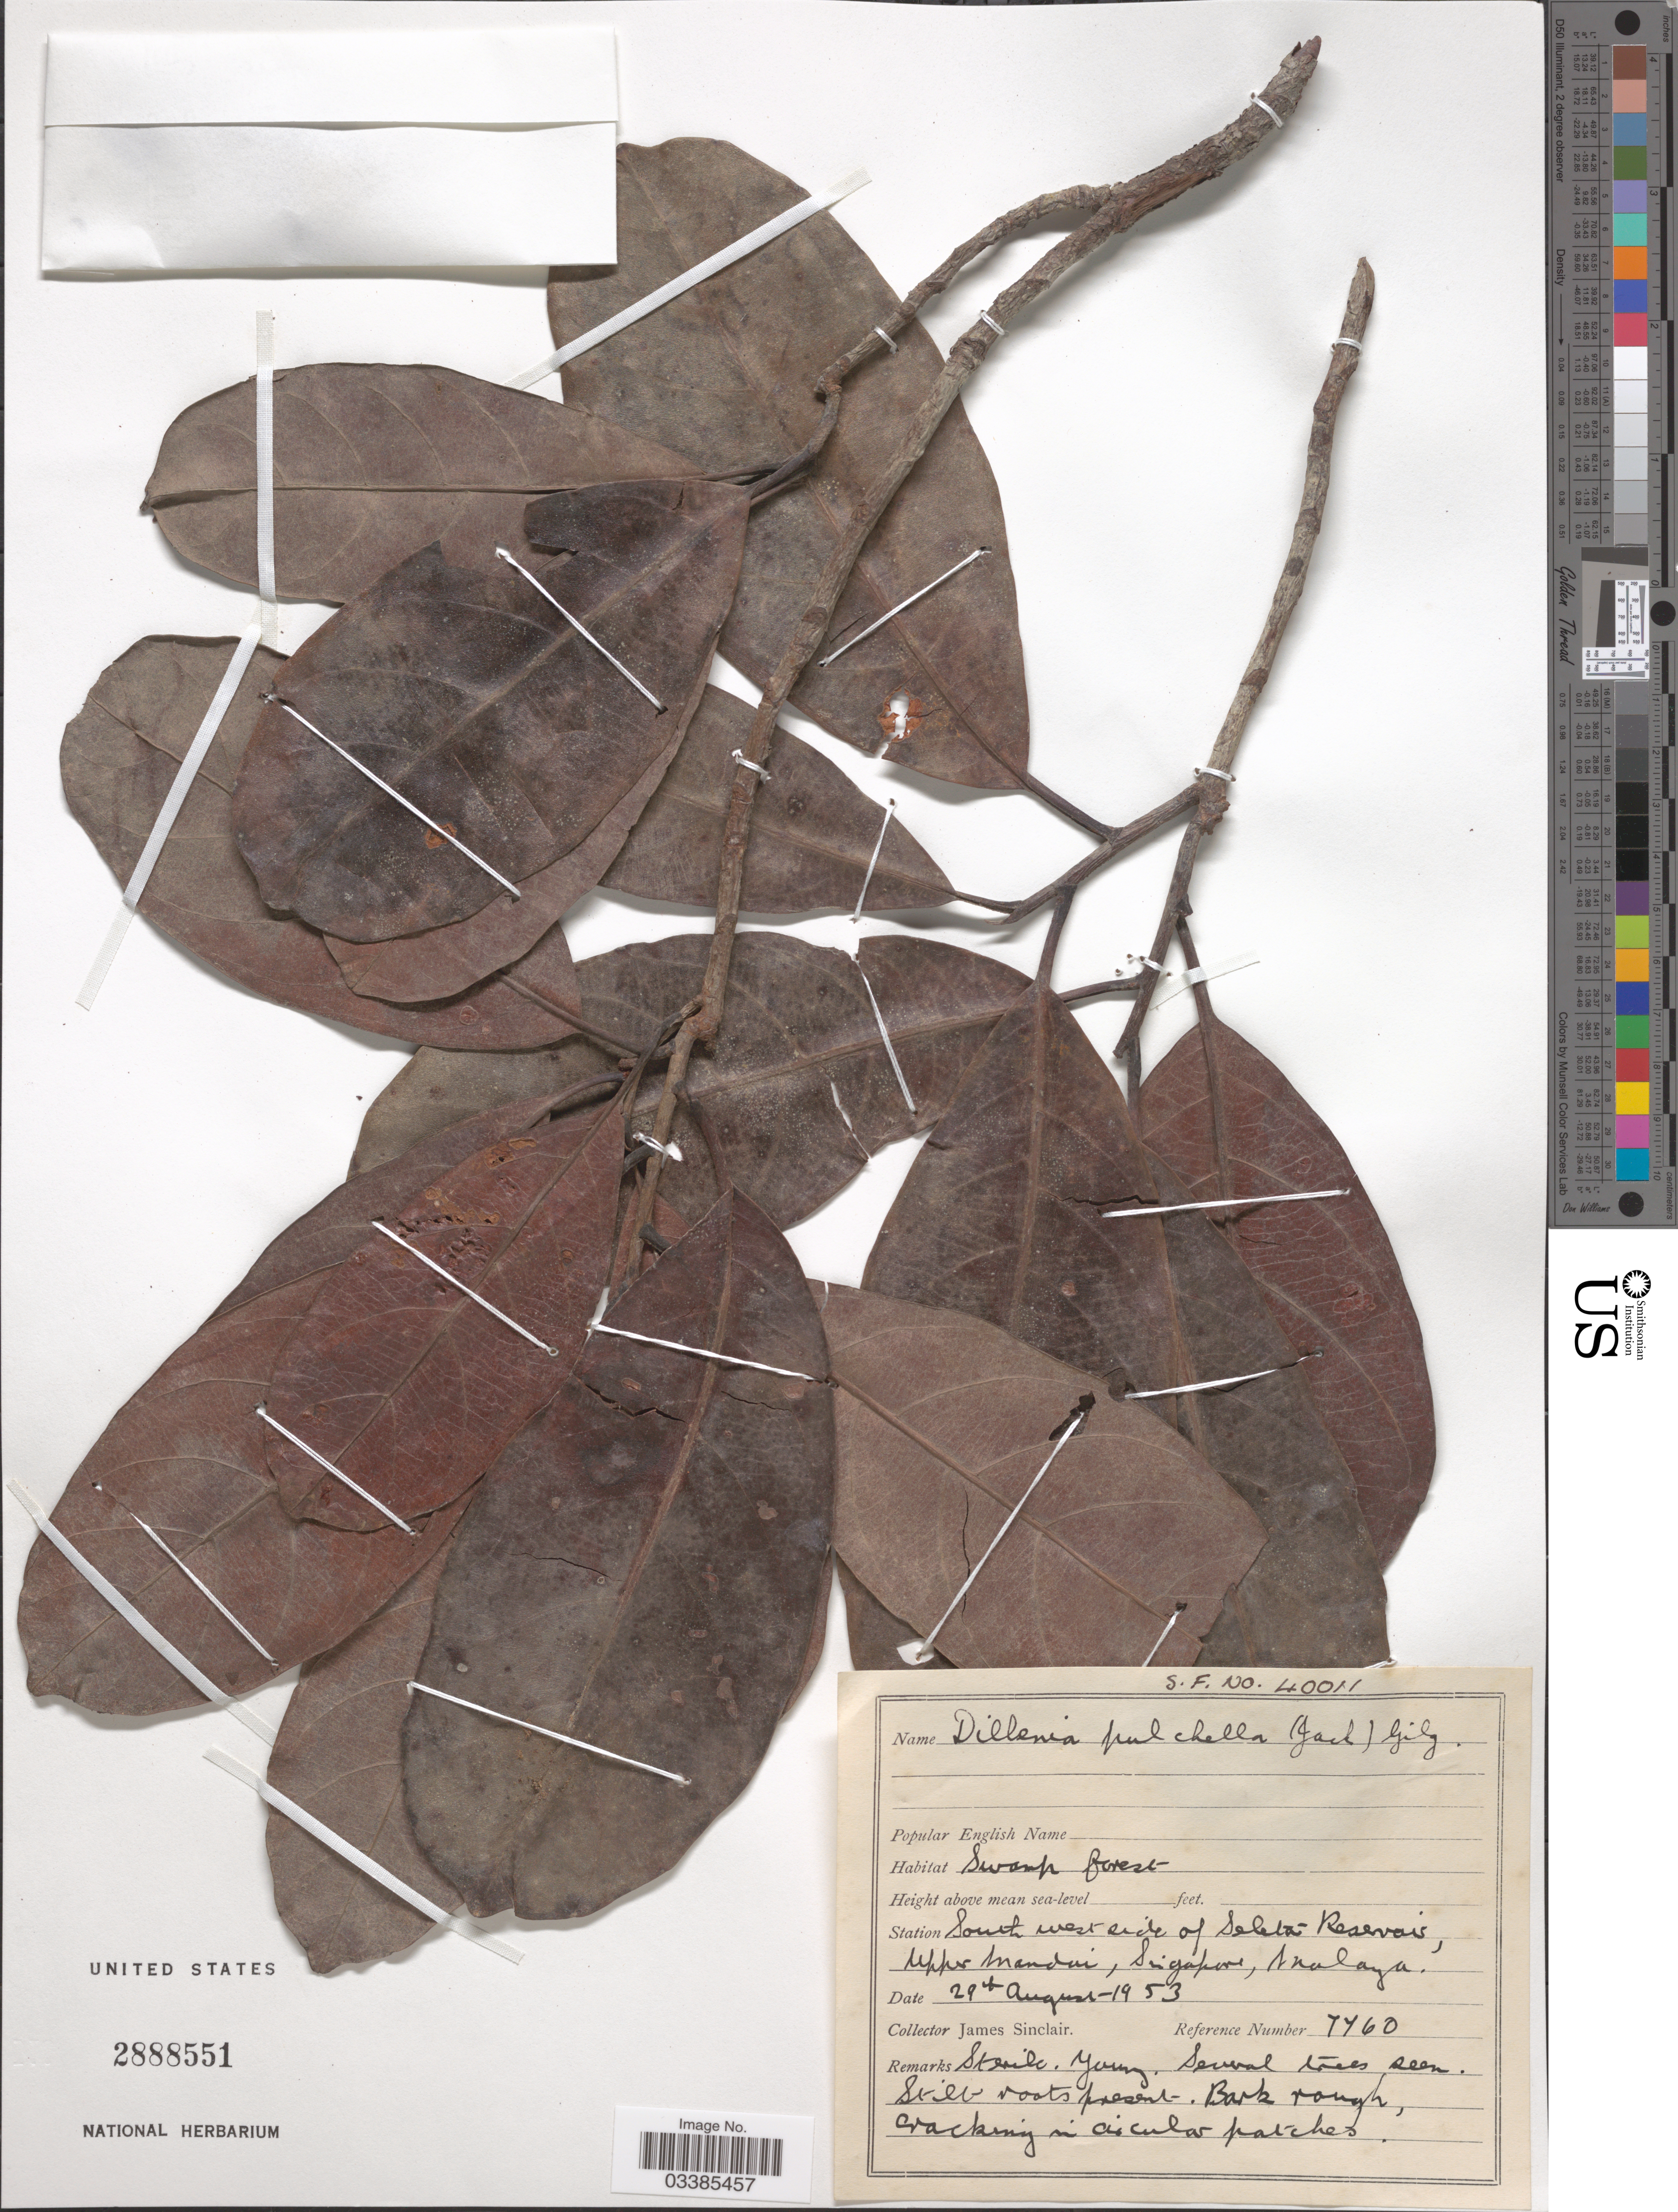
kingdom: Plantae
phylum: Tracheophyta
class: Magnoliopsida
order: Dilleniales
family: Dilleniaceae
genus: Dillenia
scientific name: Dillenia pulchella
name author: (Jack) Gilg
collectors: J. Sinclair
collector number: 7760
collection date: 1953-08-29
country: Singapore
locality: Station South west side of Seleta Reservoir, Upper Mandai, Malaya.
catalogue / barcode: US 2888551